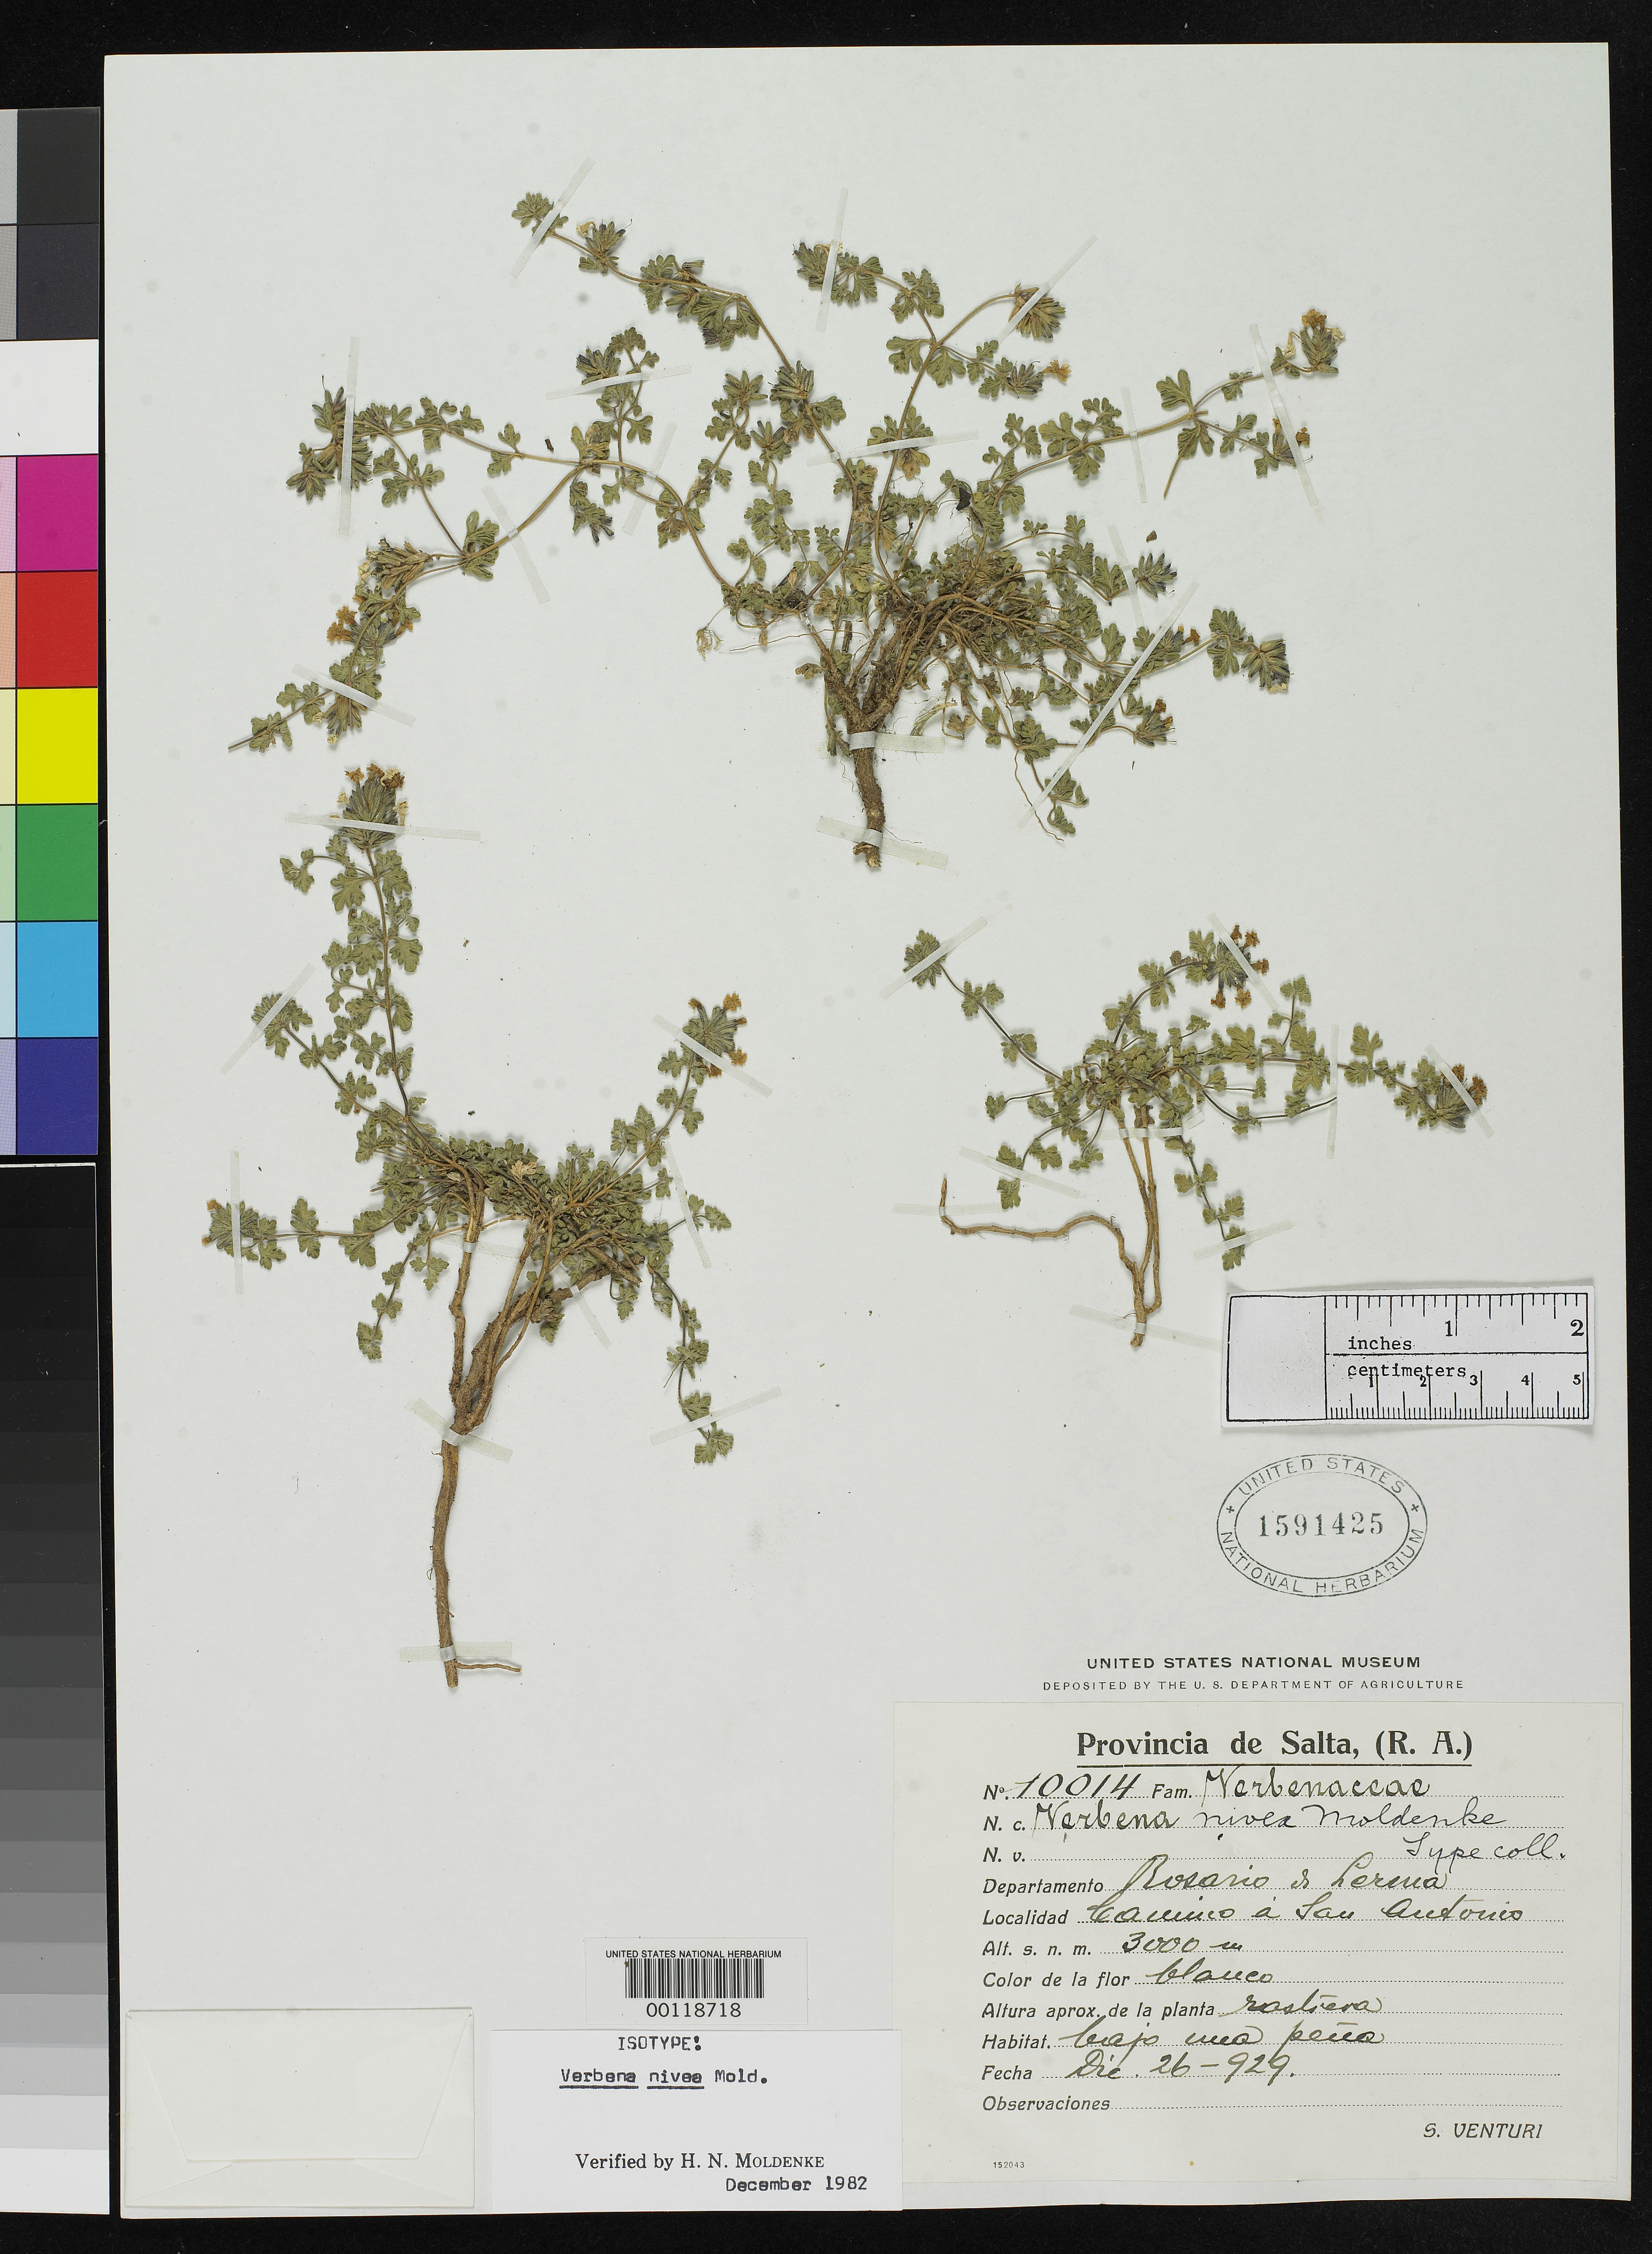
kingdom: Plantae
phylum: Tracheophyta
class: Magnoliopsida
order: Lamiales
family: Verbenaceae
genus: Verbena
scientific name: Verbena nivea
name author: Moldenke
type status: Isotype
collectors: S. Venturi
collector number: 10014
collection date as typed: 26 Dec 1929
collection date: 1929-12-26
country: Argentina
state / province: Salta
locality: Hwy to San Antonio, Rosario de Lerma.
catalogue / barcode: US 1591425